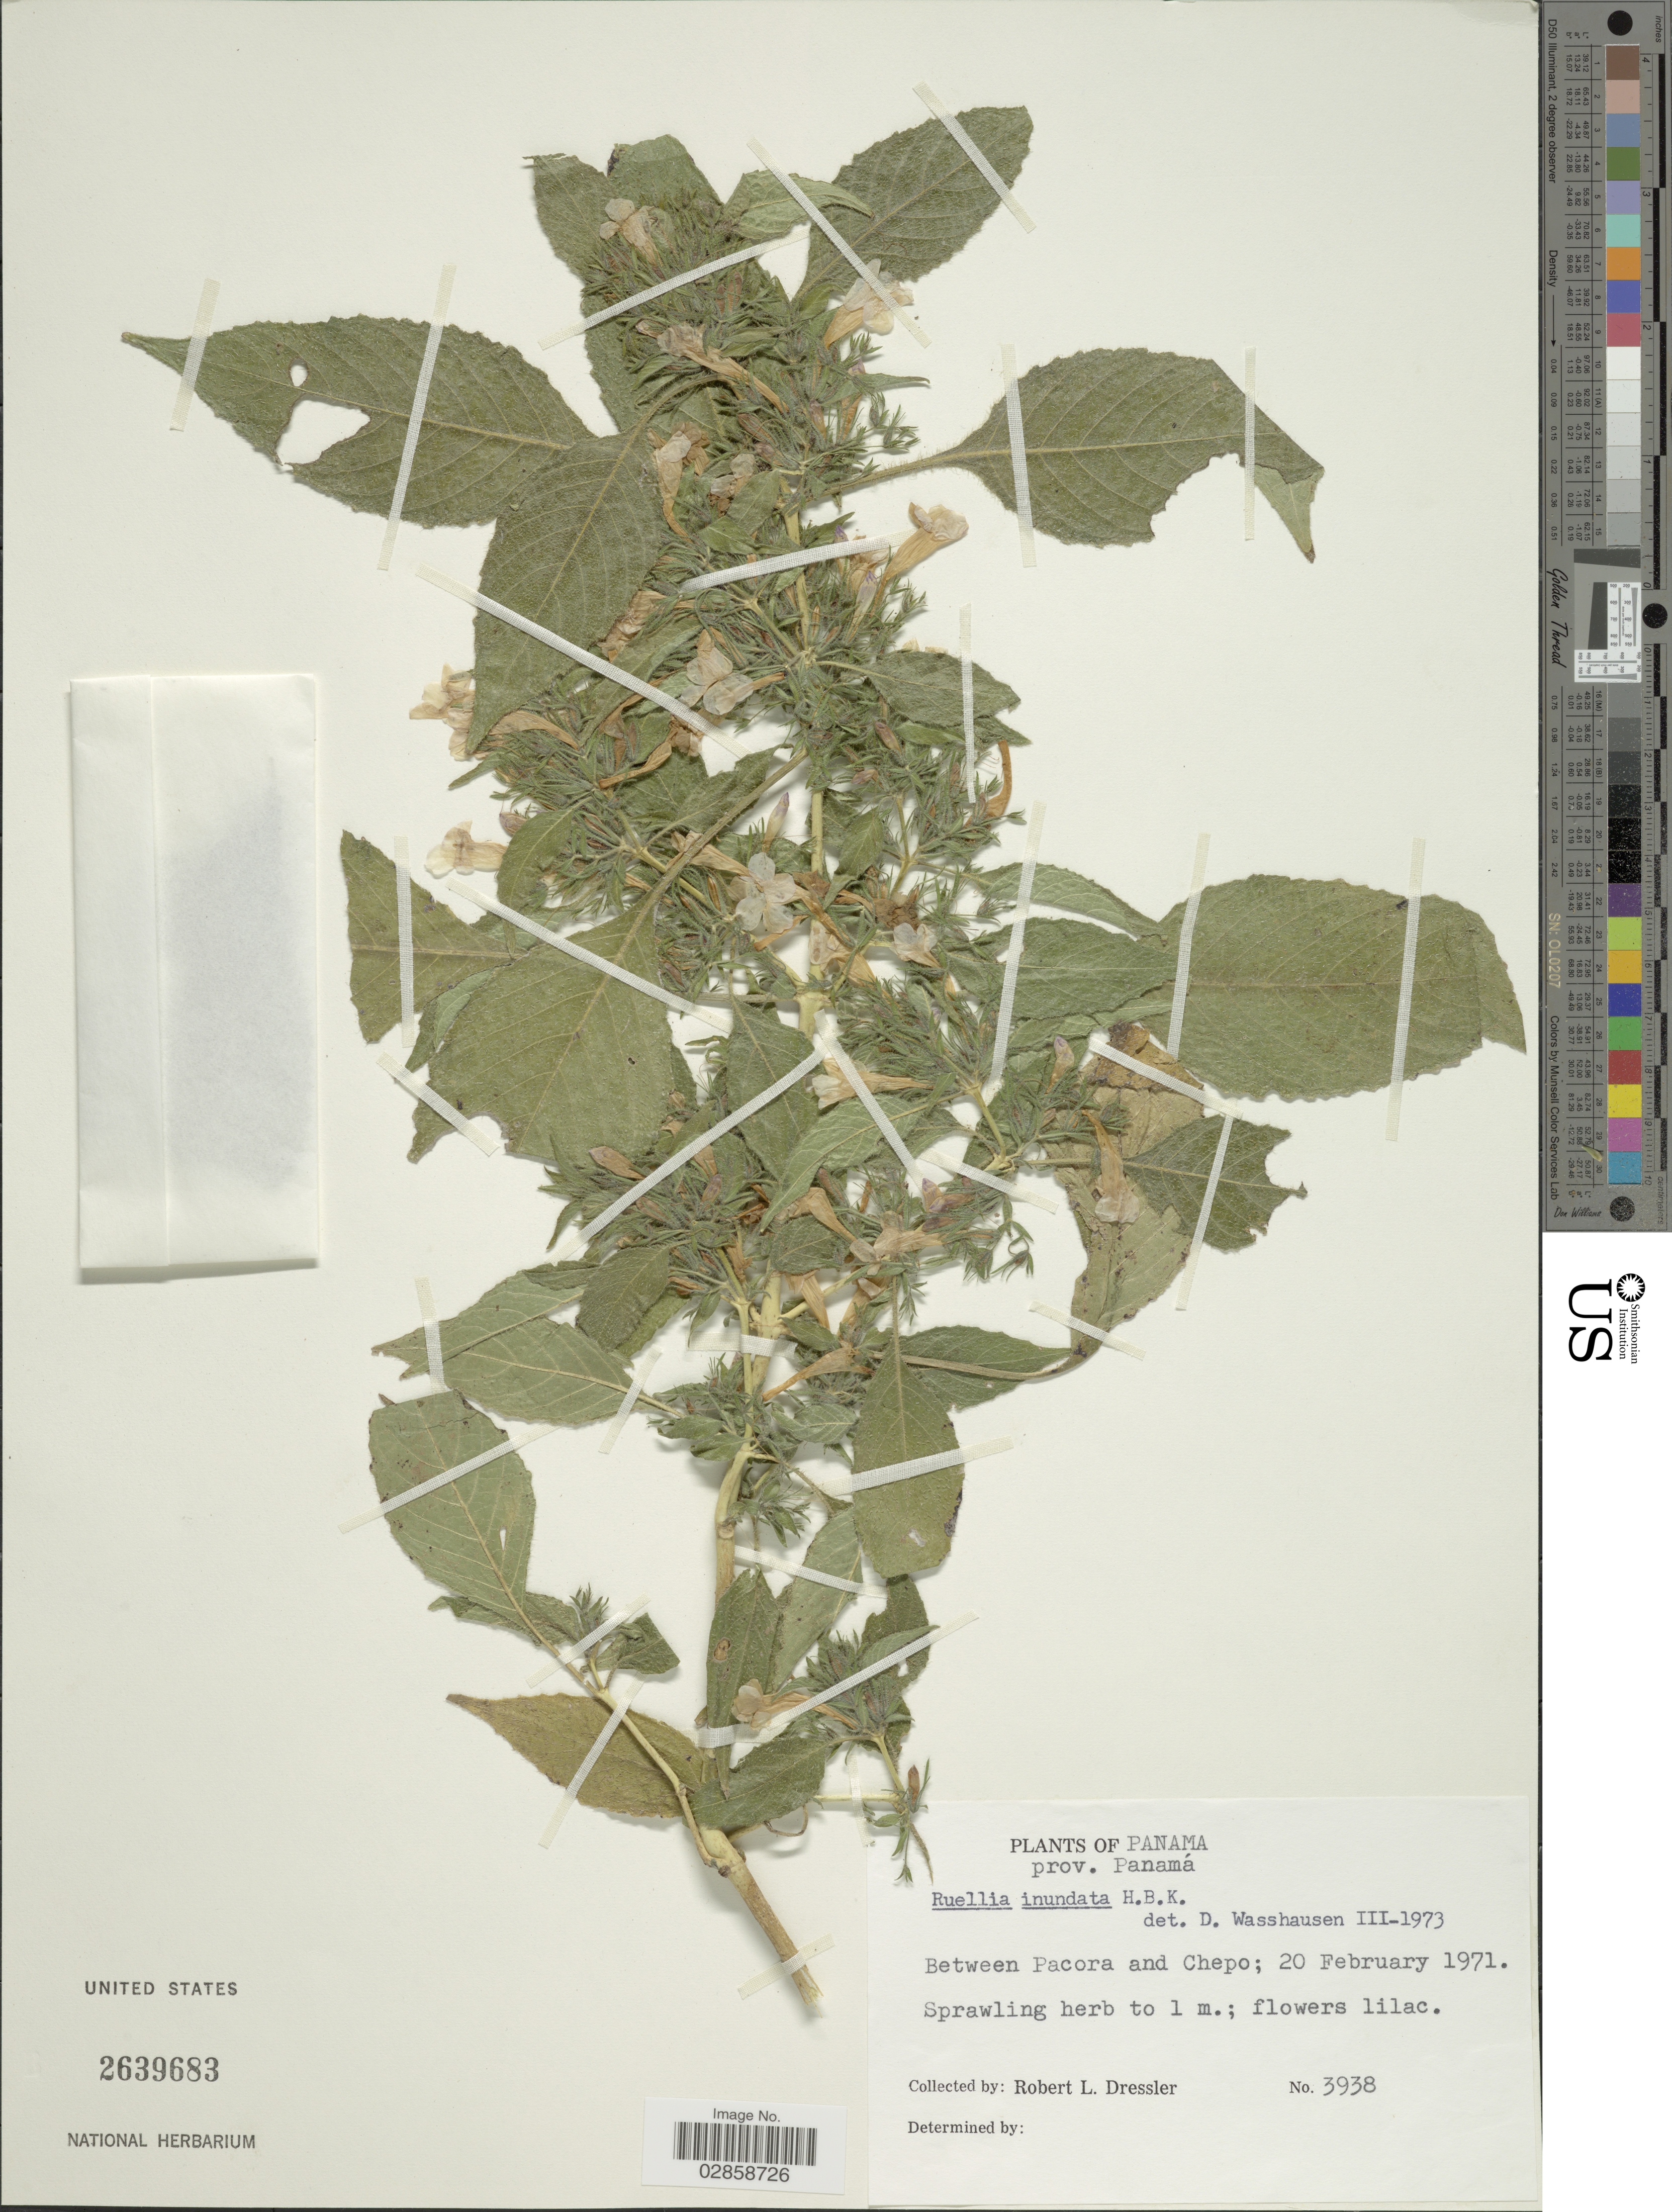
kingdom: Plantae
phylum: Tracheophyta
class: Magnoliopsida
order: Lamiales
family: Acanthaceae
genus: Ruellia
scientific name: Ruellia inundata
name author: Kunth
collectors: R. Dressler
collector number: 3938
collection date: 1971-02-20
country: Panama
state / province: Panamá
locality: Between Pacora and Chepo.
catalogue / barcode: US 2639683